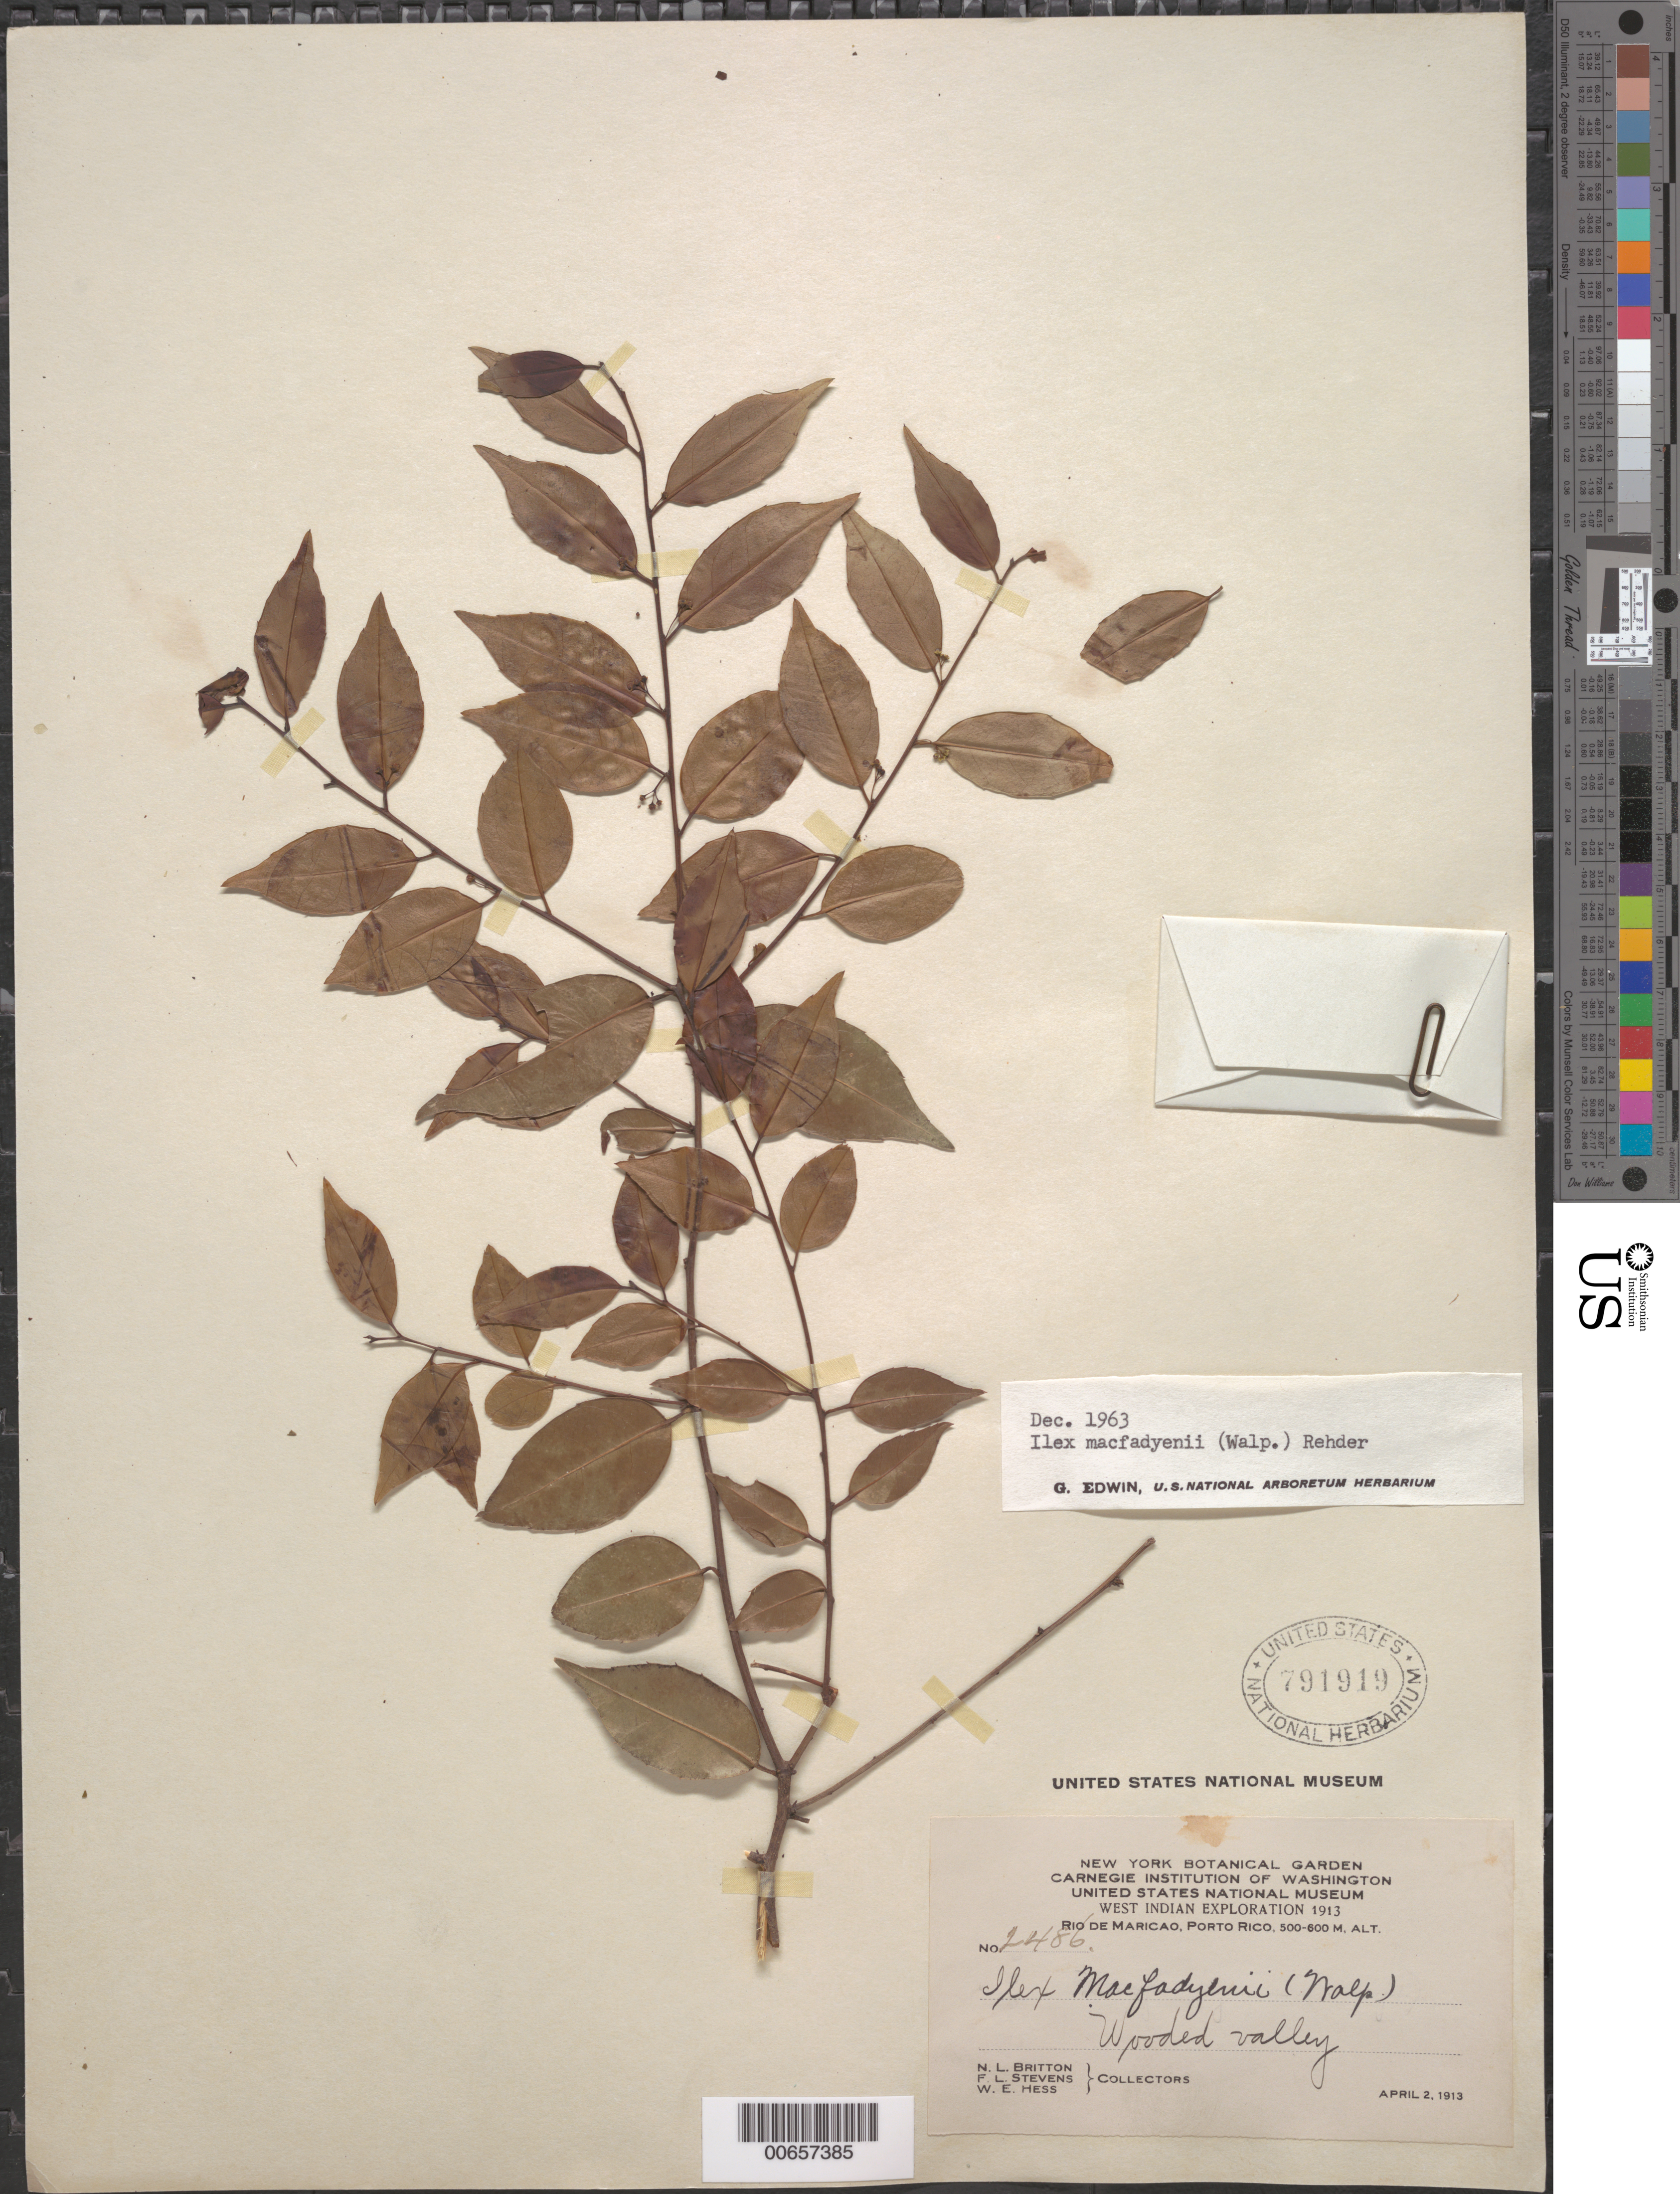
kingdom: Plantae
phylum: Tracheophyta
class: Magnoliopsida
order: Aquifoliales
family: Aquifoliaceae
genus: Ilex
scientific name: Ilex macfadyenii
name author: Rehder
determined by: Edwin, G.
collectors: N. Britton, F. L. Stevens & W. Hess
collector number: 2486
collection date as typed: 02 Apr 1913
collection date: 1913-04-02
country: Puerto Rico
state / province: Maricao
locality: Río Maricao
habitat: Wooded valley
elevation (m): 500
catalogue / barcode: US 791919